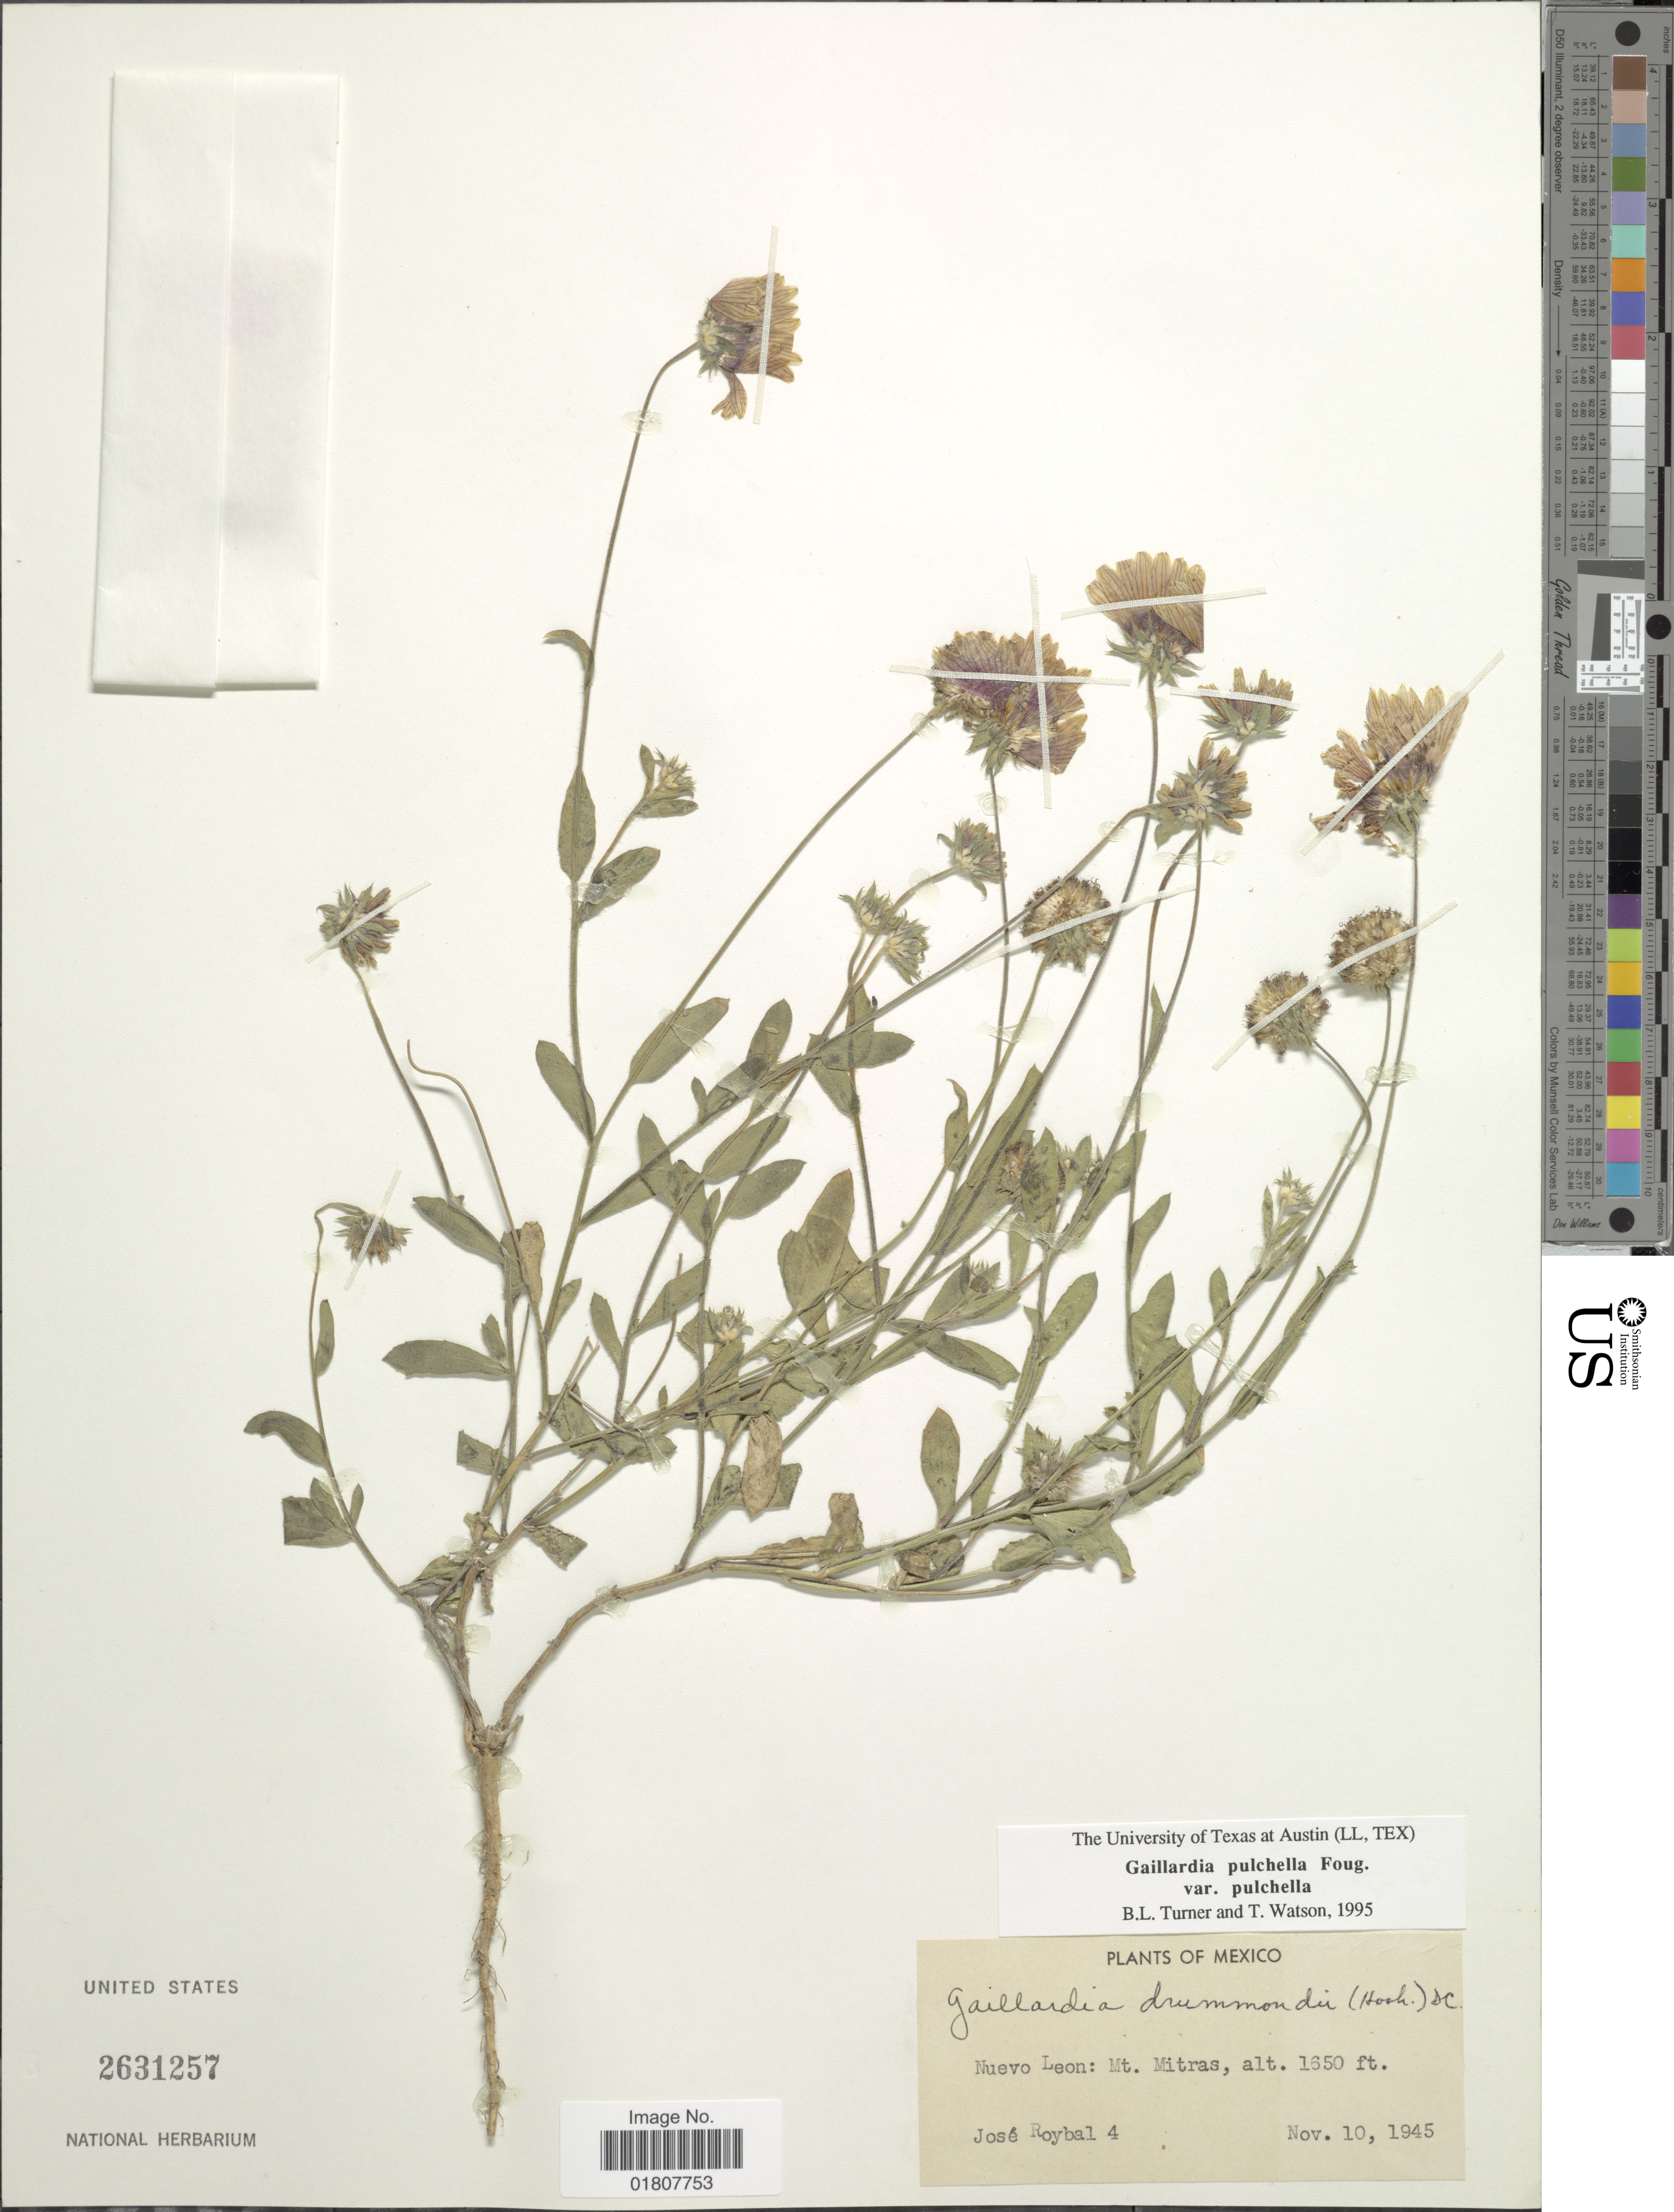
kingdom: Plantae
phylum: Tracheophyta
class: Magnoliopsida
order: Asterales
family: Asteraceae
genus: Gaillardia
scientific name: Gaillardia pulchella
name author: Foug.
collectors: J. J. Roybal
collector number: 4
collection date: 1945-11-10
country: Mexico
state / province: Nuevo León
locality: Mt. Mitras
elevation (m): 503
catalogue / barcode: US 2631257